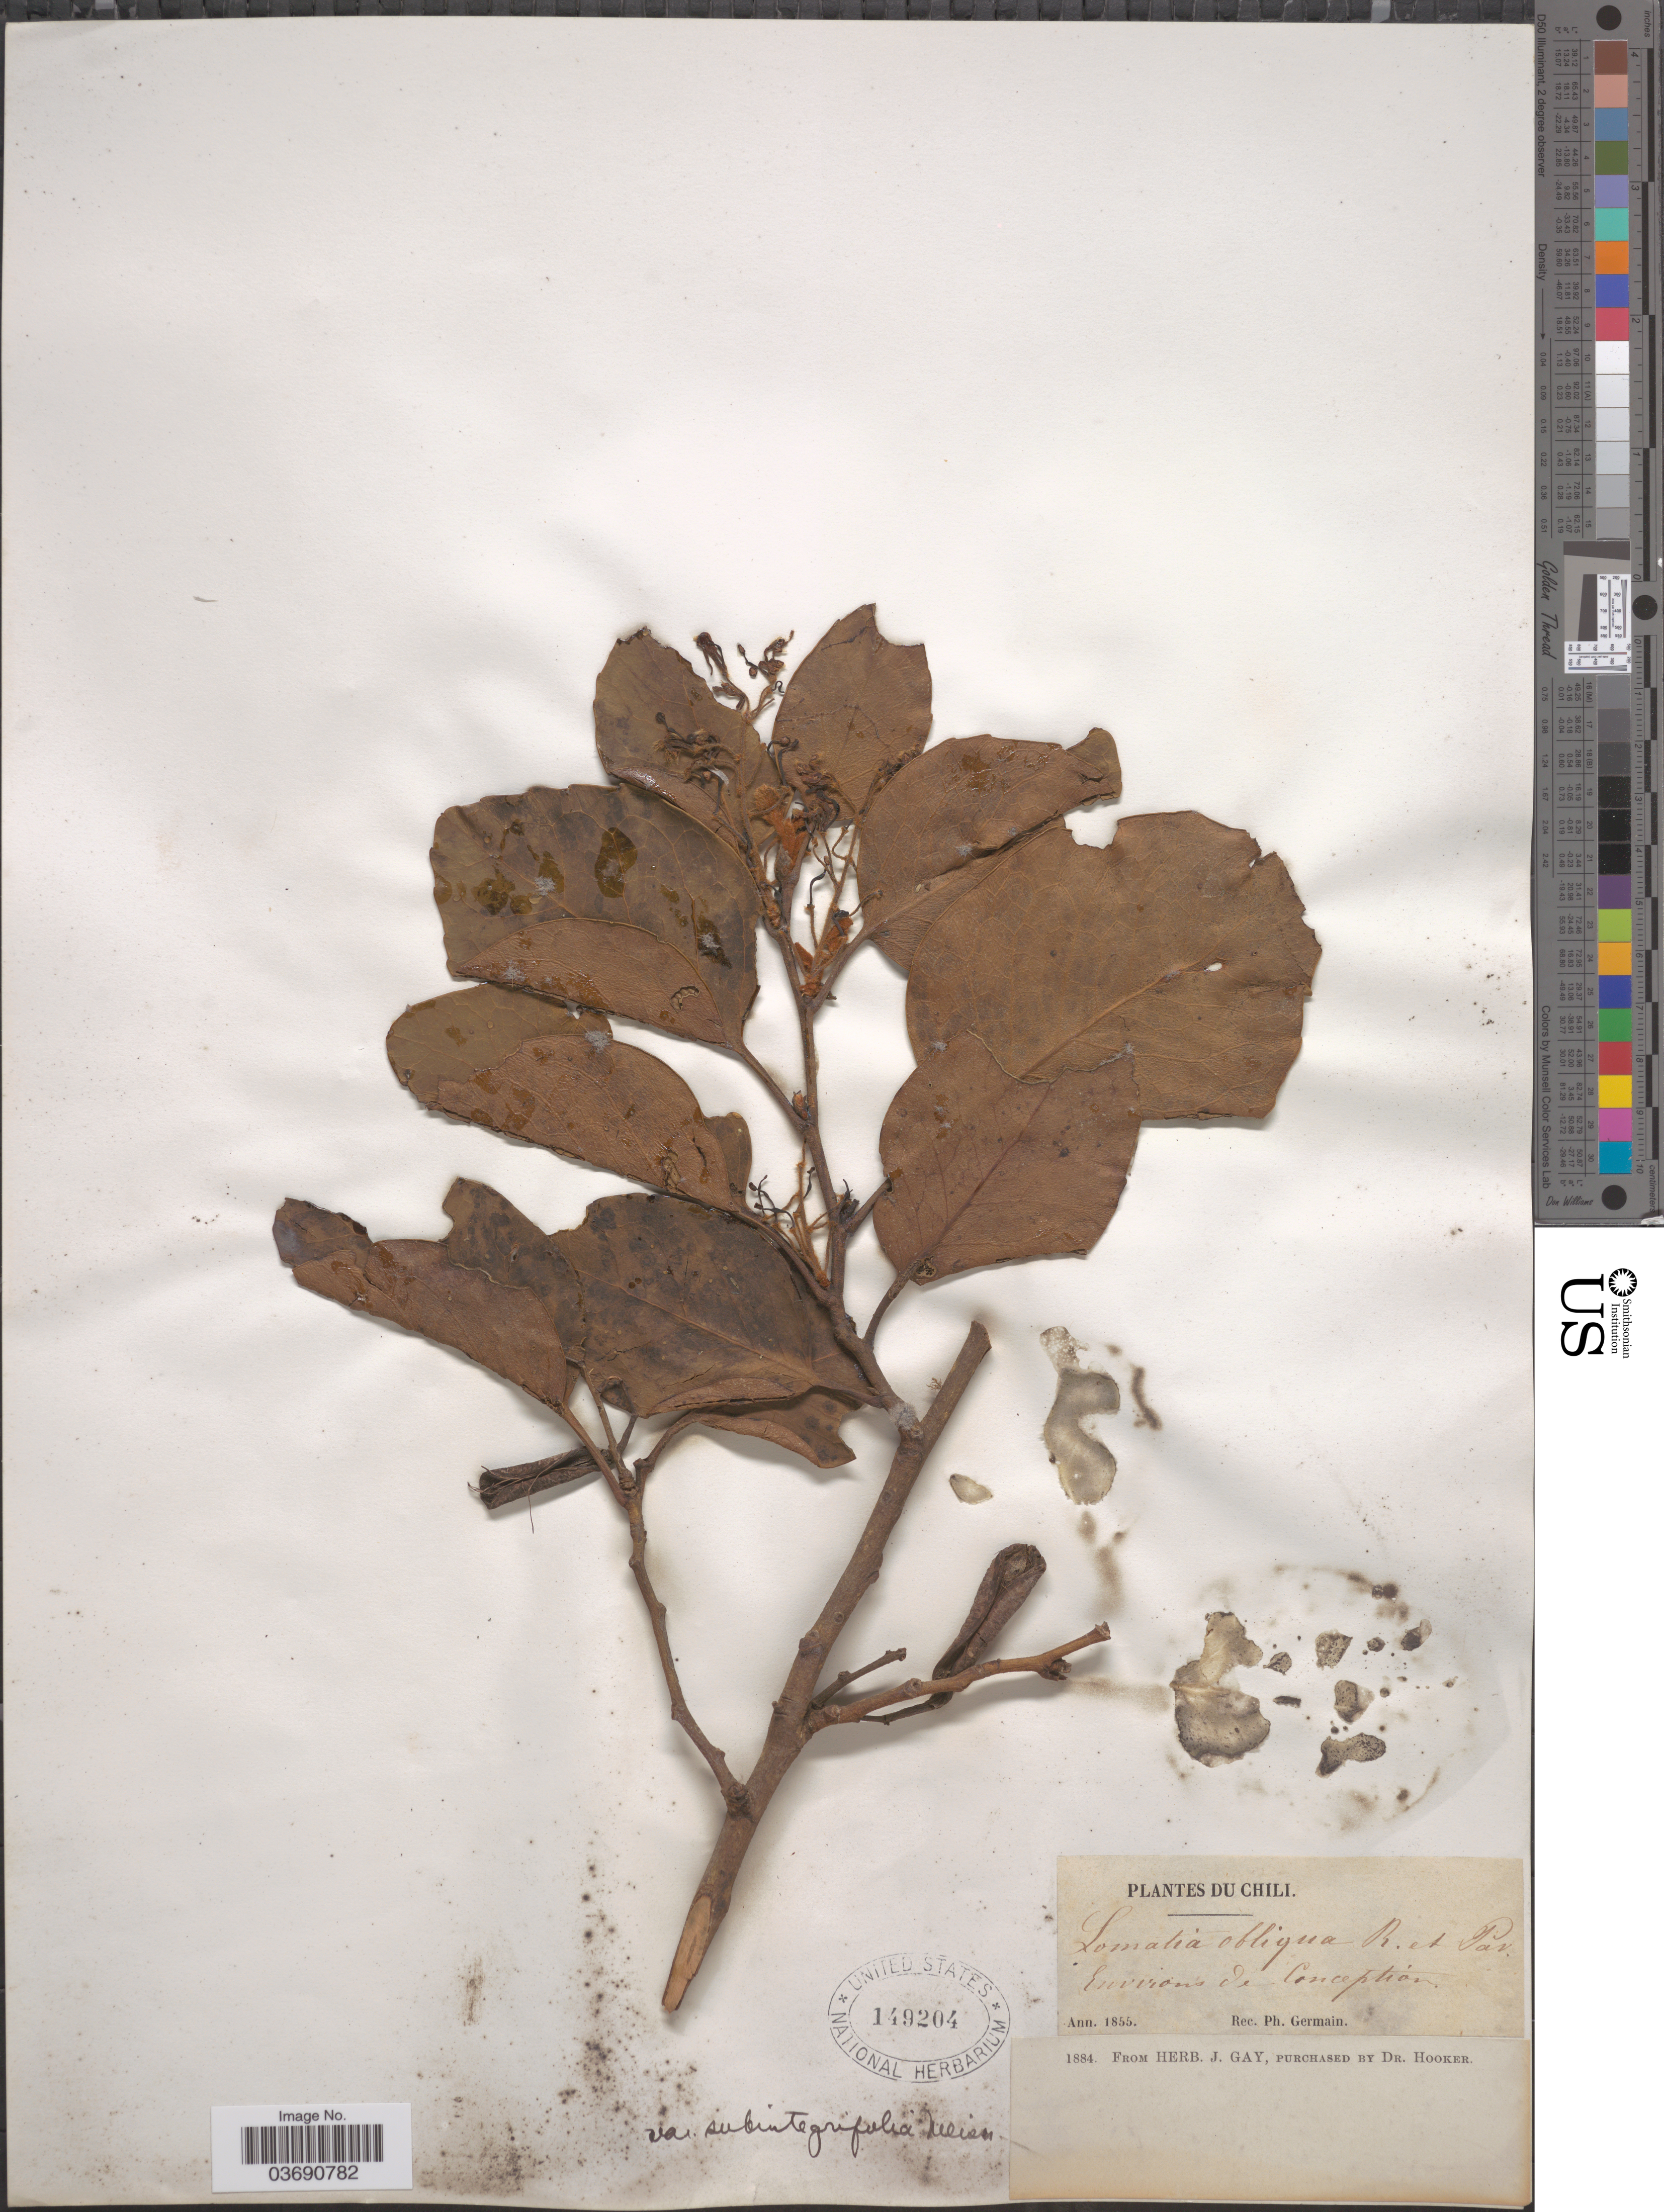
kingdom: Plantae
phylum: Tracheophyta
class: Magnoliopsida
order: Proteales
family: Proteaceae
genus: Lomatia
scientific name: Lomatia hirsuta subsp. obliqua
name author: (Ruiz & Pav.) R.T. Penn.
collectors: ex herb. J. Gay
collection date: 1855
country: Chile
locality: Environs de Conception.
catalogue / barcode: US 149204